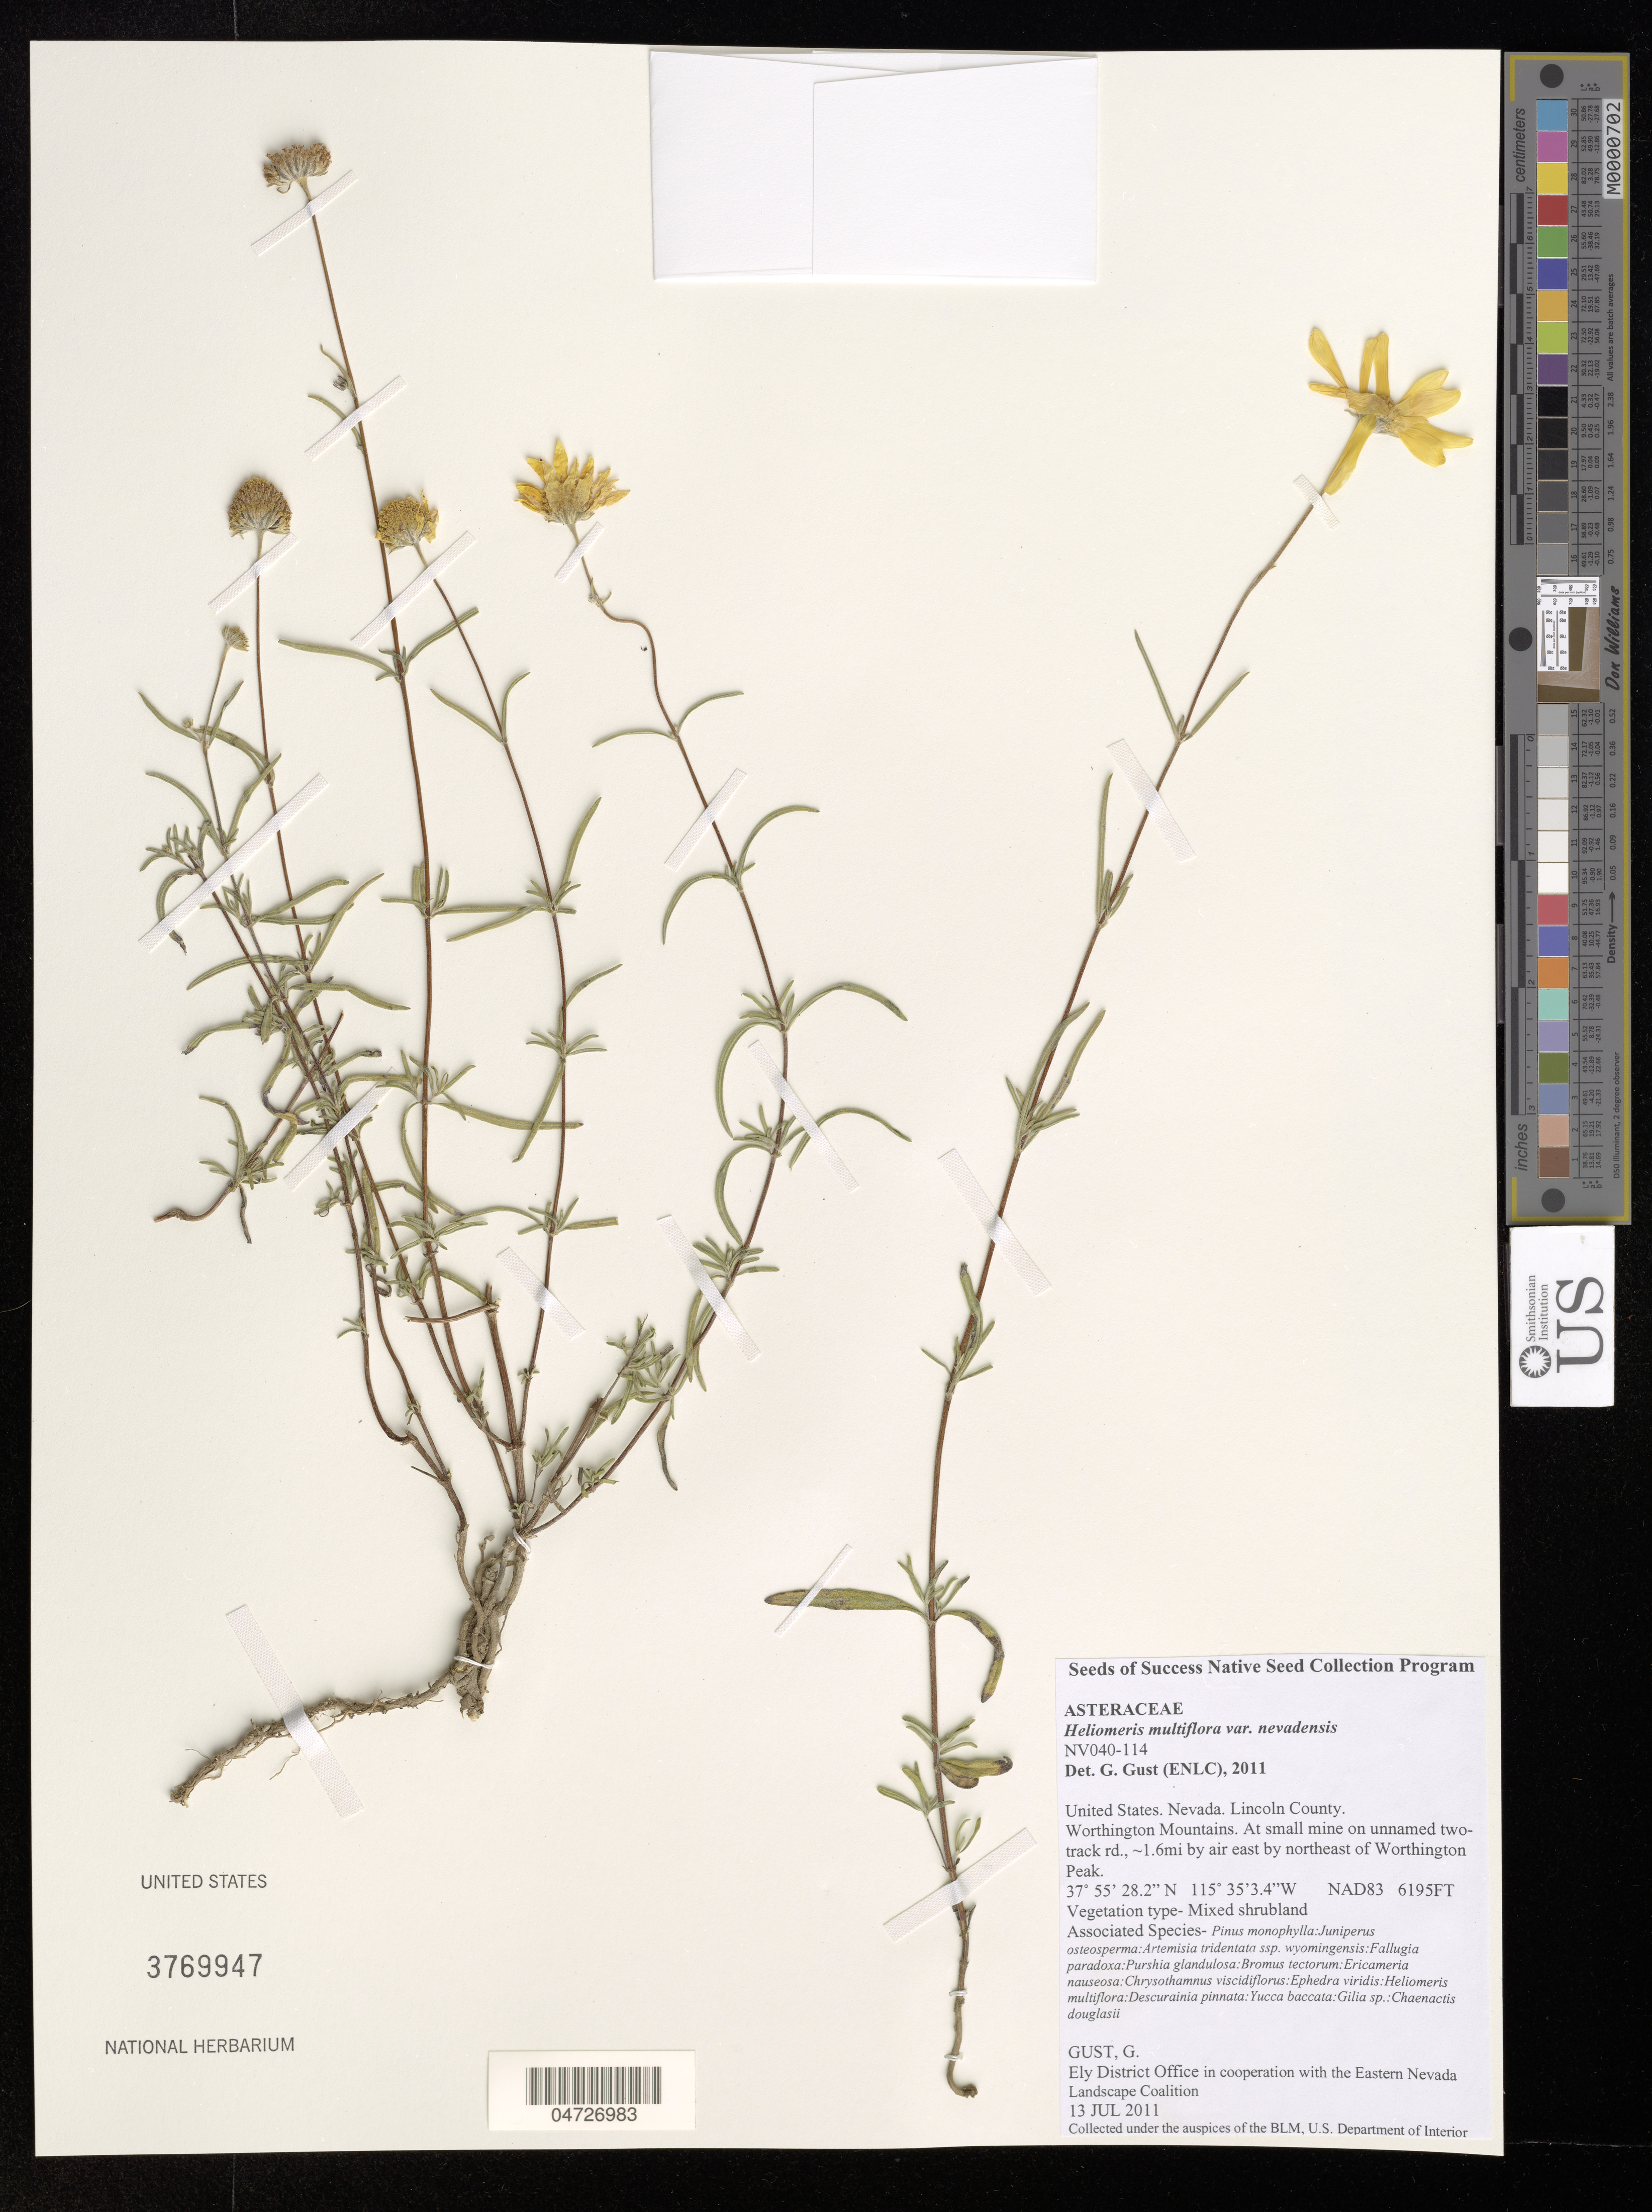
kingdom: Plantae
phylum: Tracheophyta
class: Magnoliopsida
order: Asterales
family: Asteraceae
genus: Heliomeris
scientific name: Heliomeris multiflora var. nevadensis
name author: (A. Nelson) Blake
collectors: G. Gust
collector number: NV040-114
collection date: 2011-07-13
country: United States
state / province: Nevada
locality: Lincoln County. Worthington Mountains. At small mine on unnamed two-track rd., ~1.6mi by air east by northeast of Worthington Peak.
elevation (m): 1888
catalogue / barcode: US 3769947